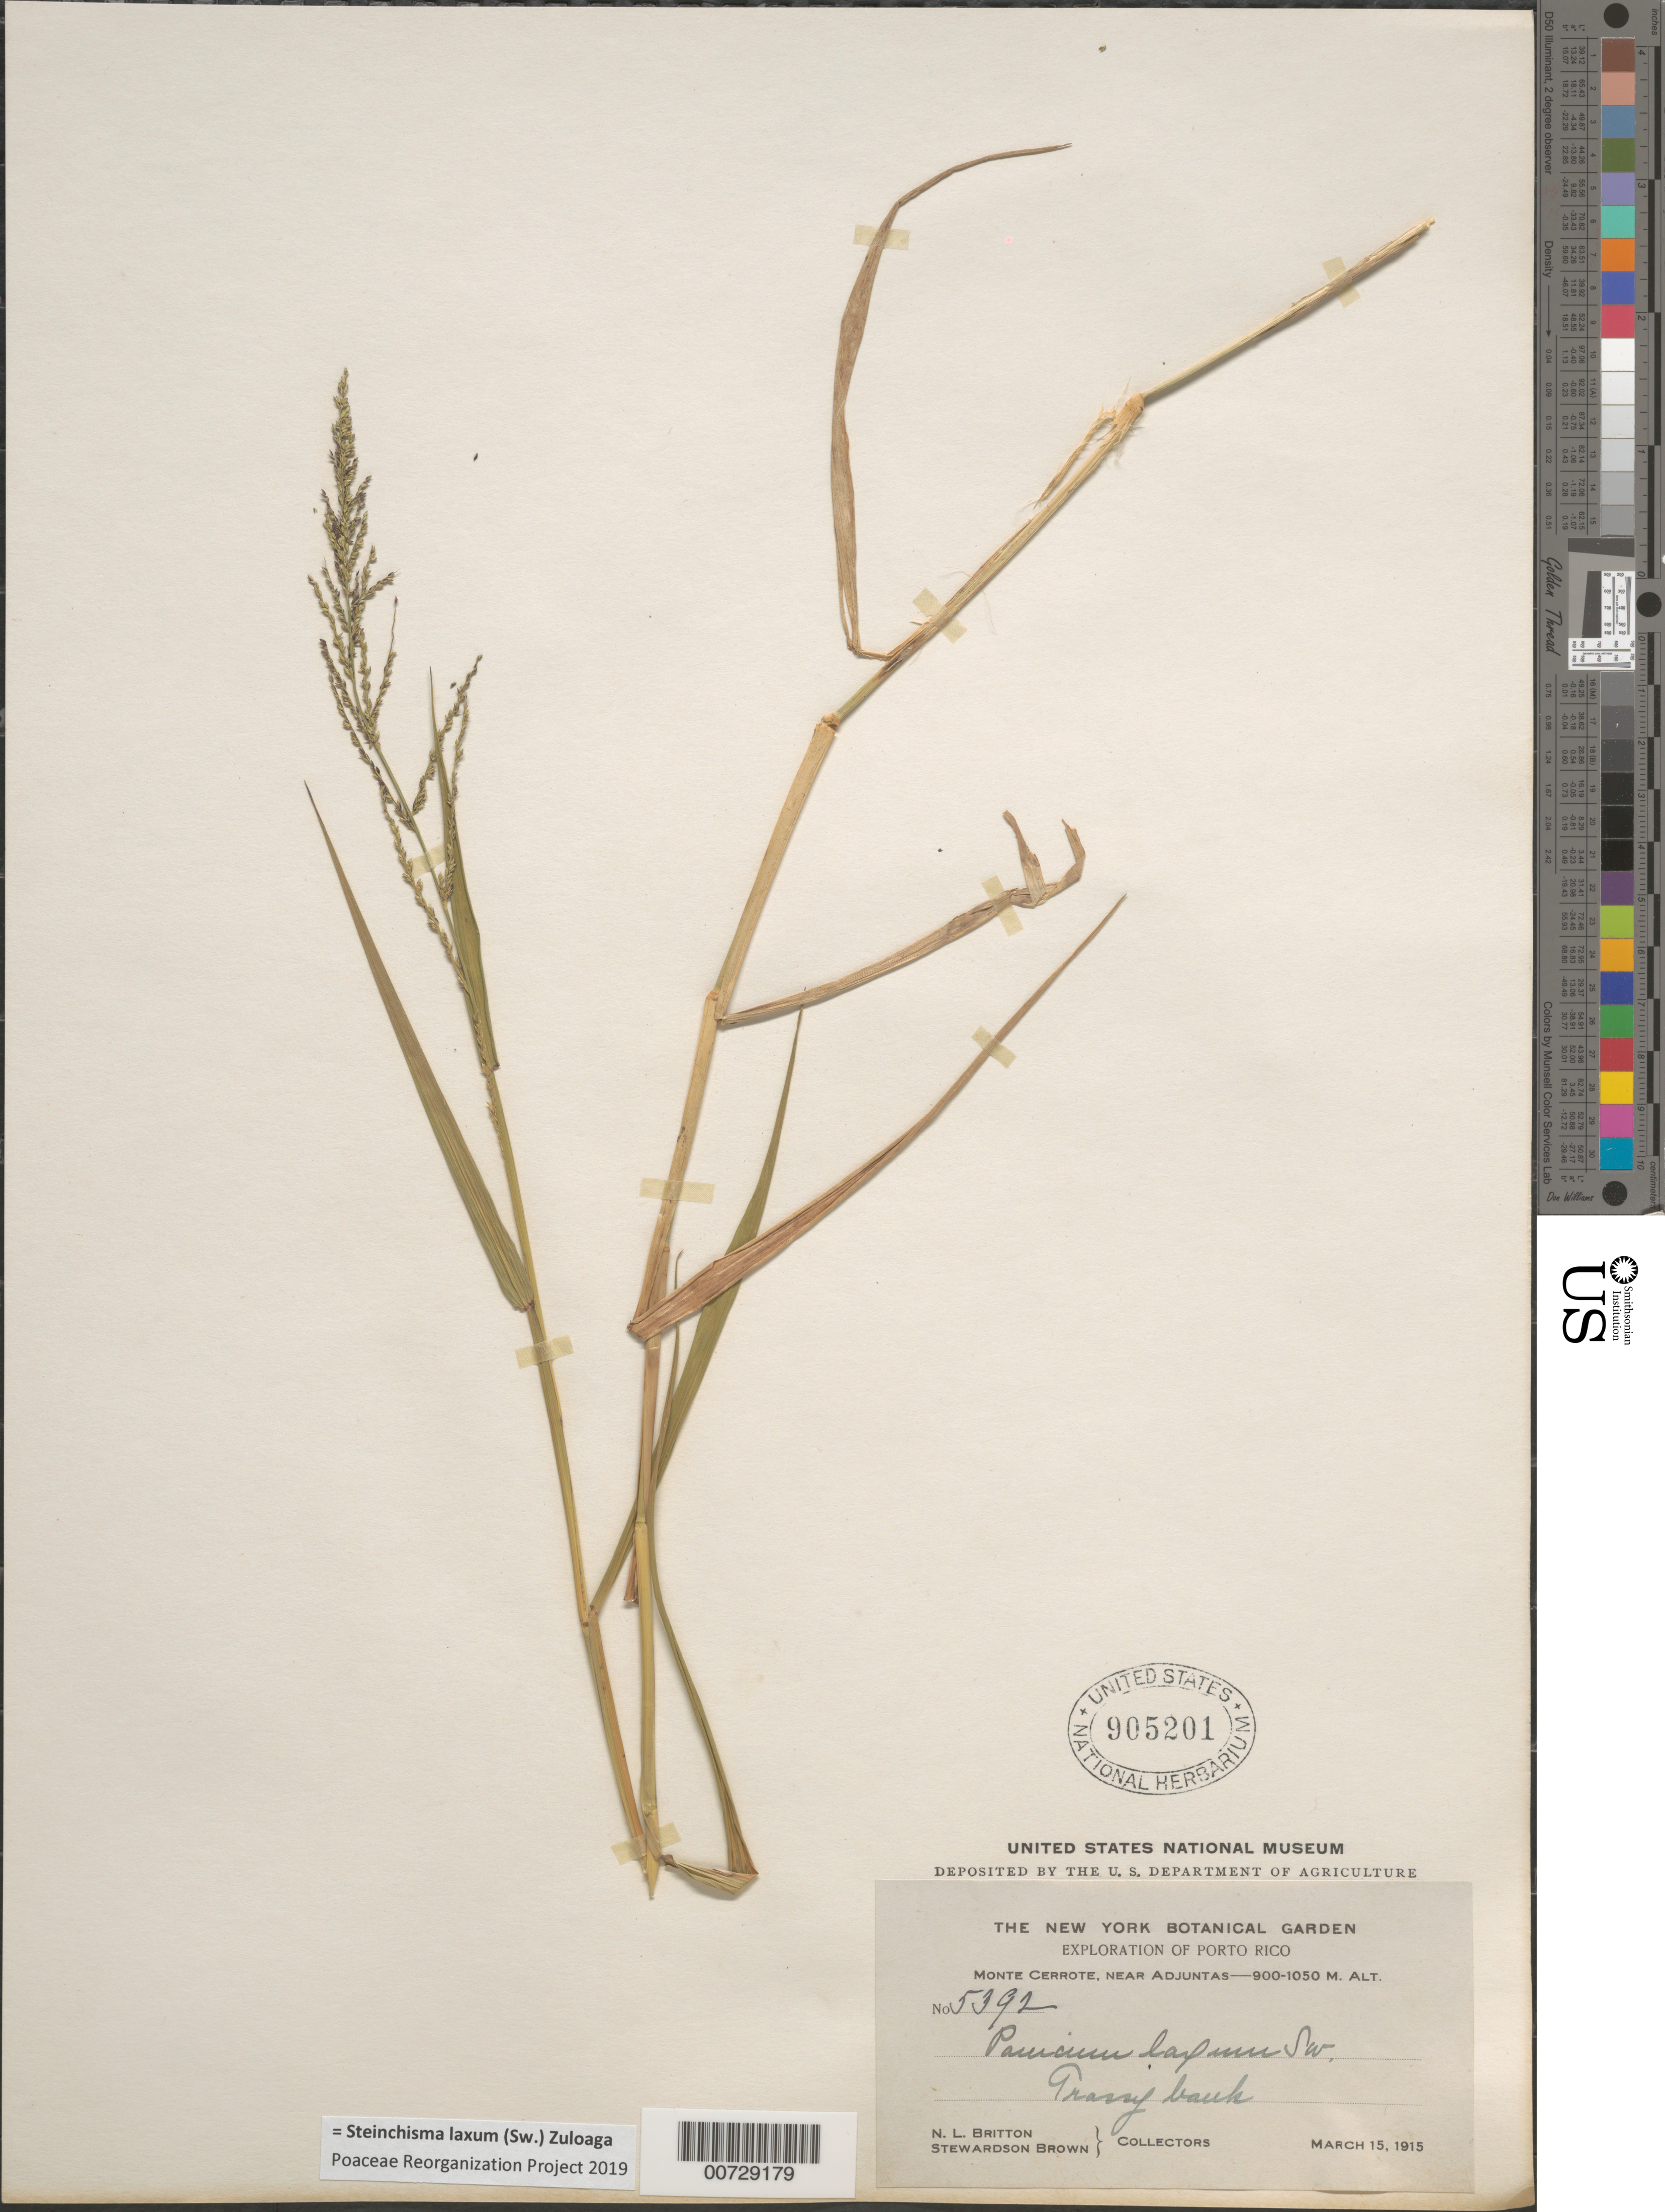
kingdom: Plantae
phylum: Tracheophyta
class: Liliopsida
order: Poales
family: Poaceae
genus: Steinchisma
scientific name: Steinchisma laxum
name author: (Sw.) Zuloaga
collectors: N. Britton & S. Brown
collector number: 5392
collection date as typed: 15 Mar 1915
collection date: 1915-03-15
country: Puerto Rico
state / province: Adjuntas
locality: Monte Cerrote, near Adjuntas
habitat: Grassy bank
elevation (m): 900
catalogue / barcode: US 905201